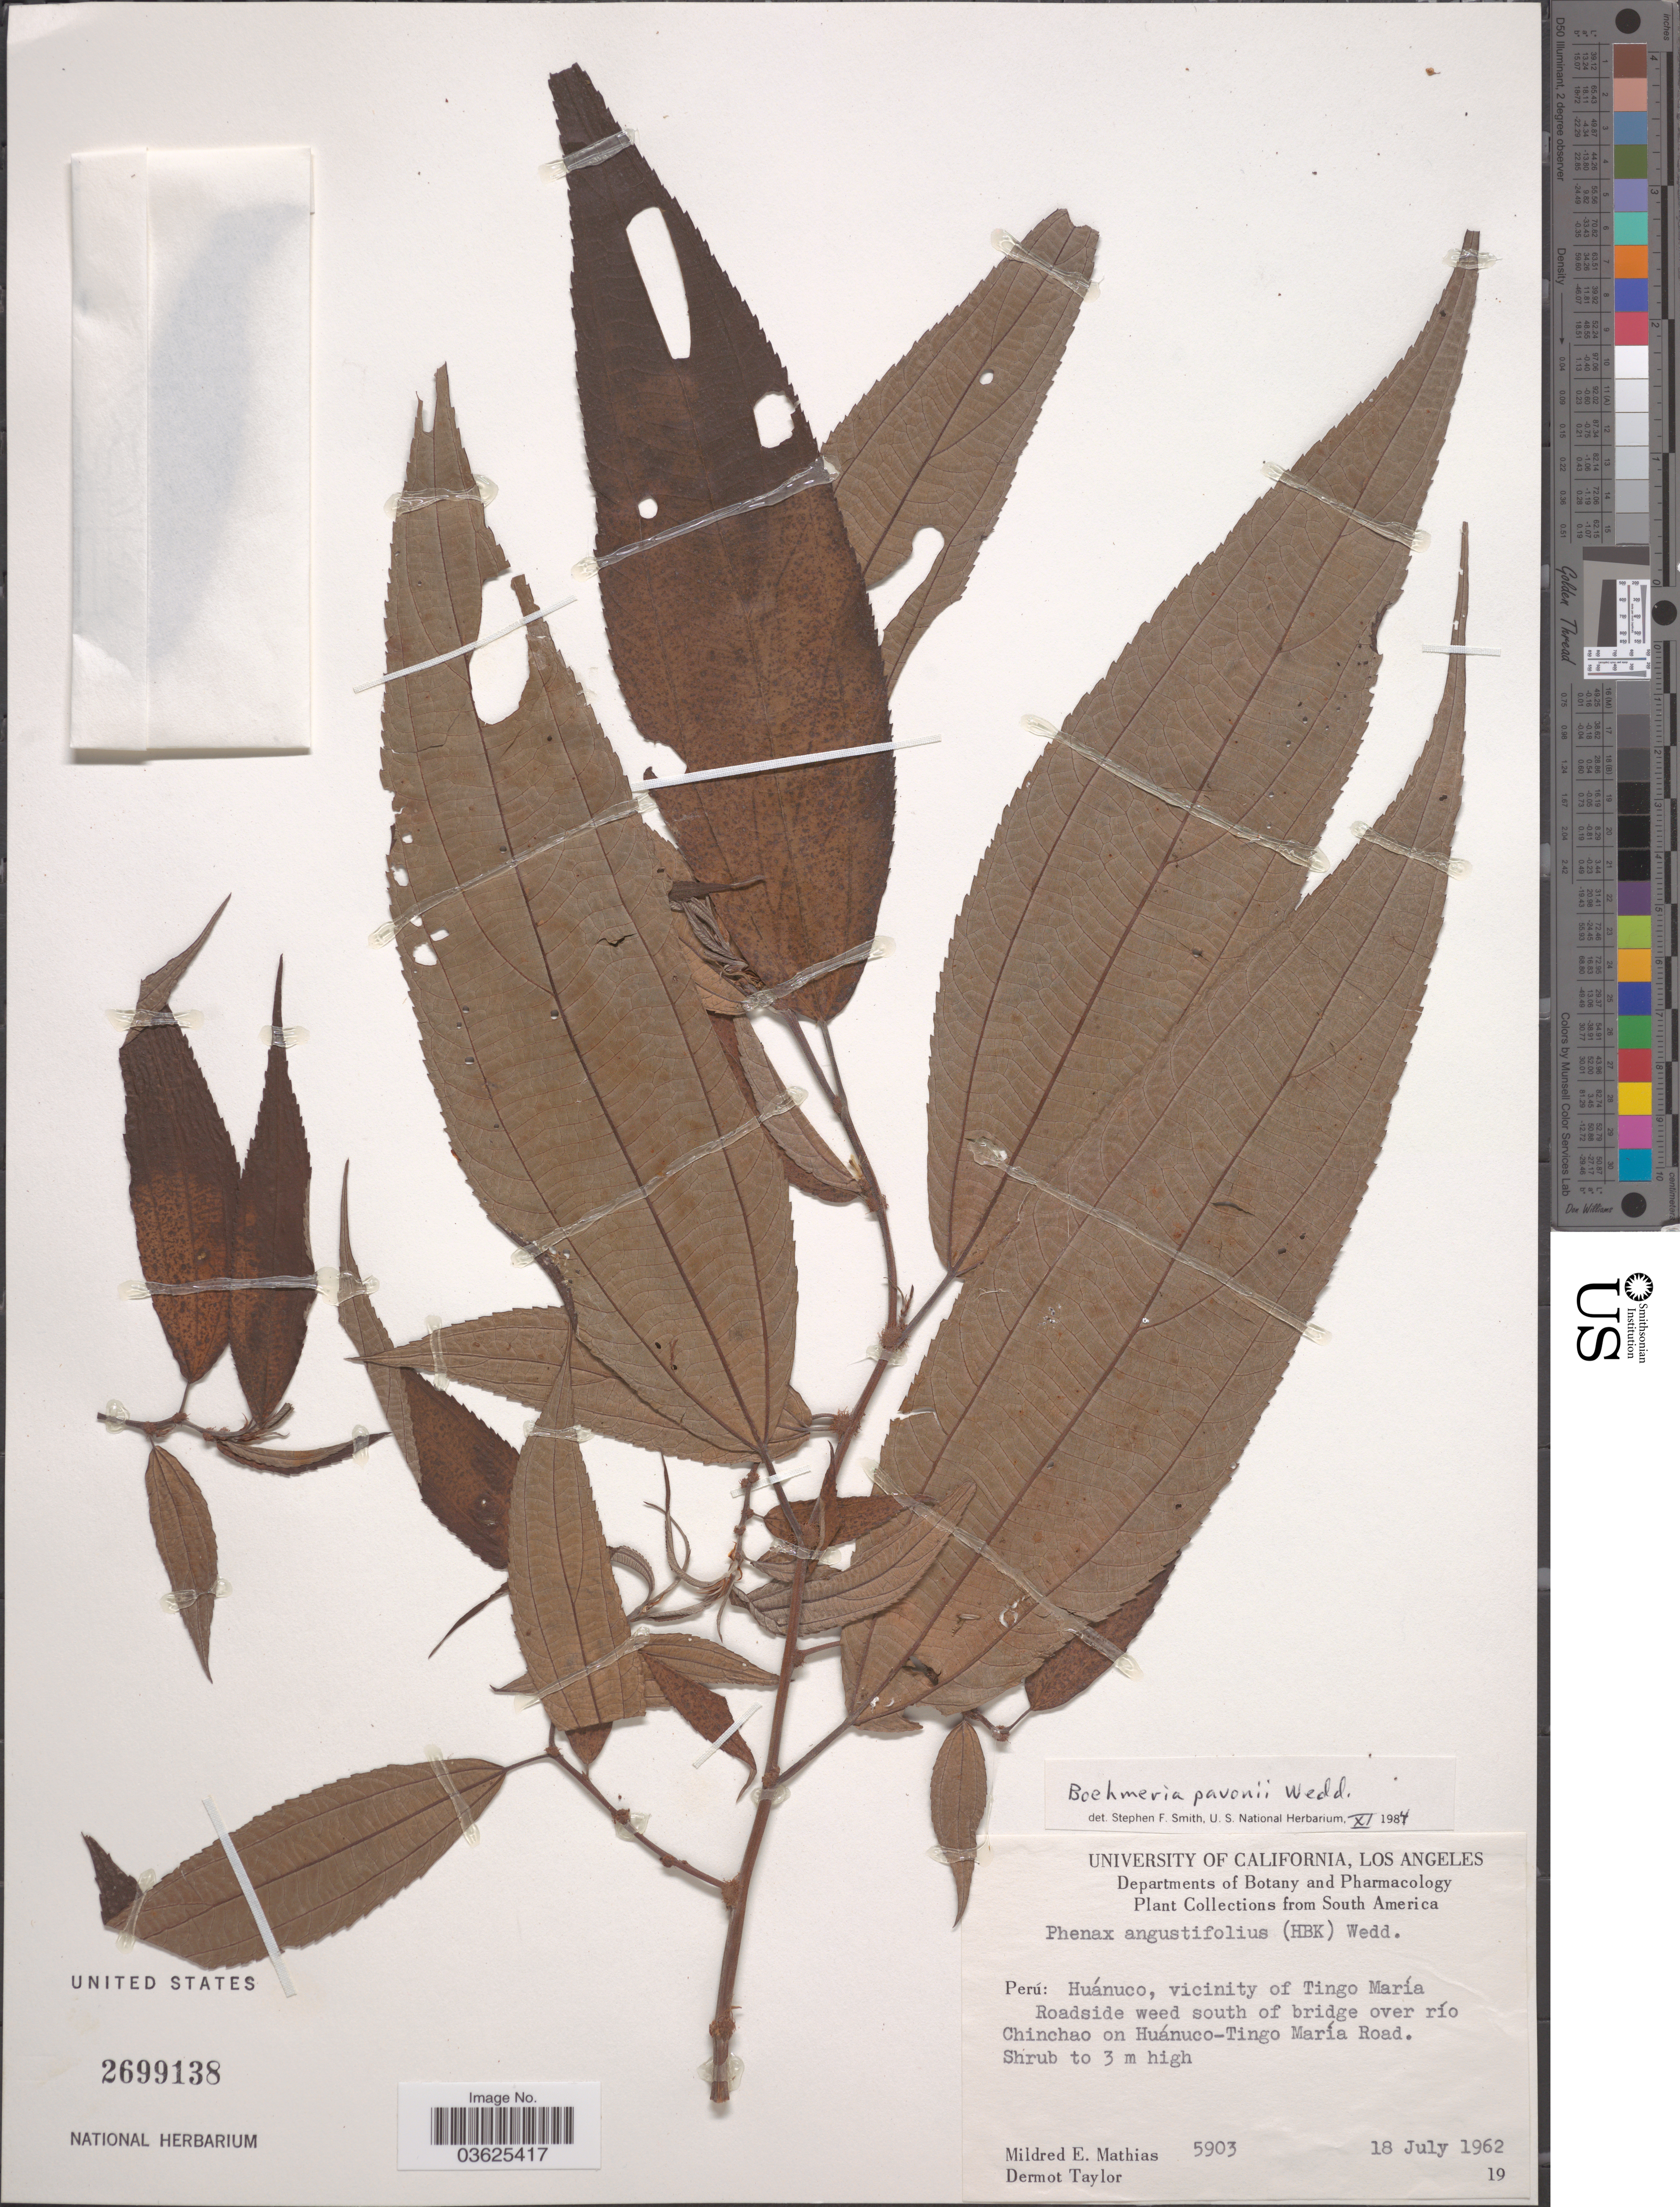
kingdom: Plantae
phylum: Tracheophyta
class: Magnoliopsida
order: Rosales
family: Urticaceae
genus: Boehmeria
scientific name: Boehmeria pavonii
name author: Wedd.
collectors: M. E. Mathias & D. Taylor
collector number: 5903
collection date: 1962-07-18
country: Peru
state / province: Huánuco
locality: Vicinity of Tingo María. Roadside weed south of bridge over río Chinchao on Huánuco-Tingo María Road.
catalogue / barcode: US 2699138